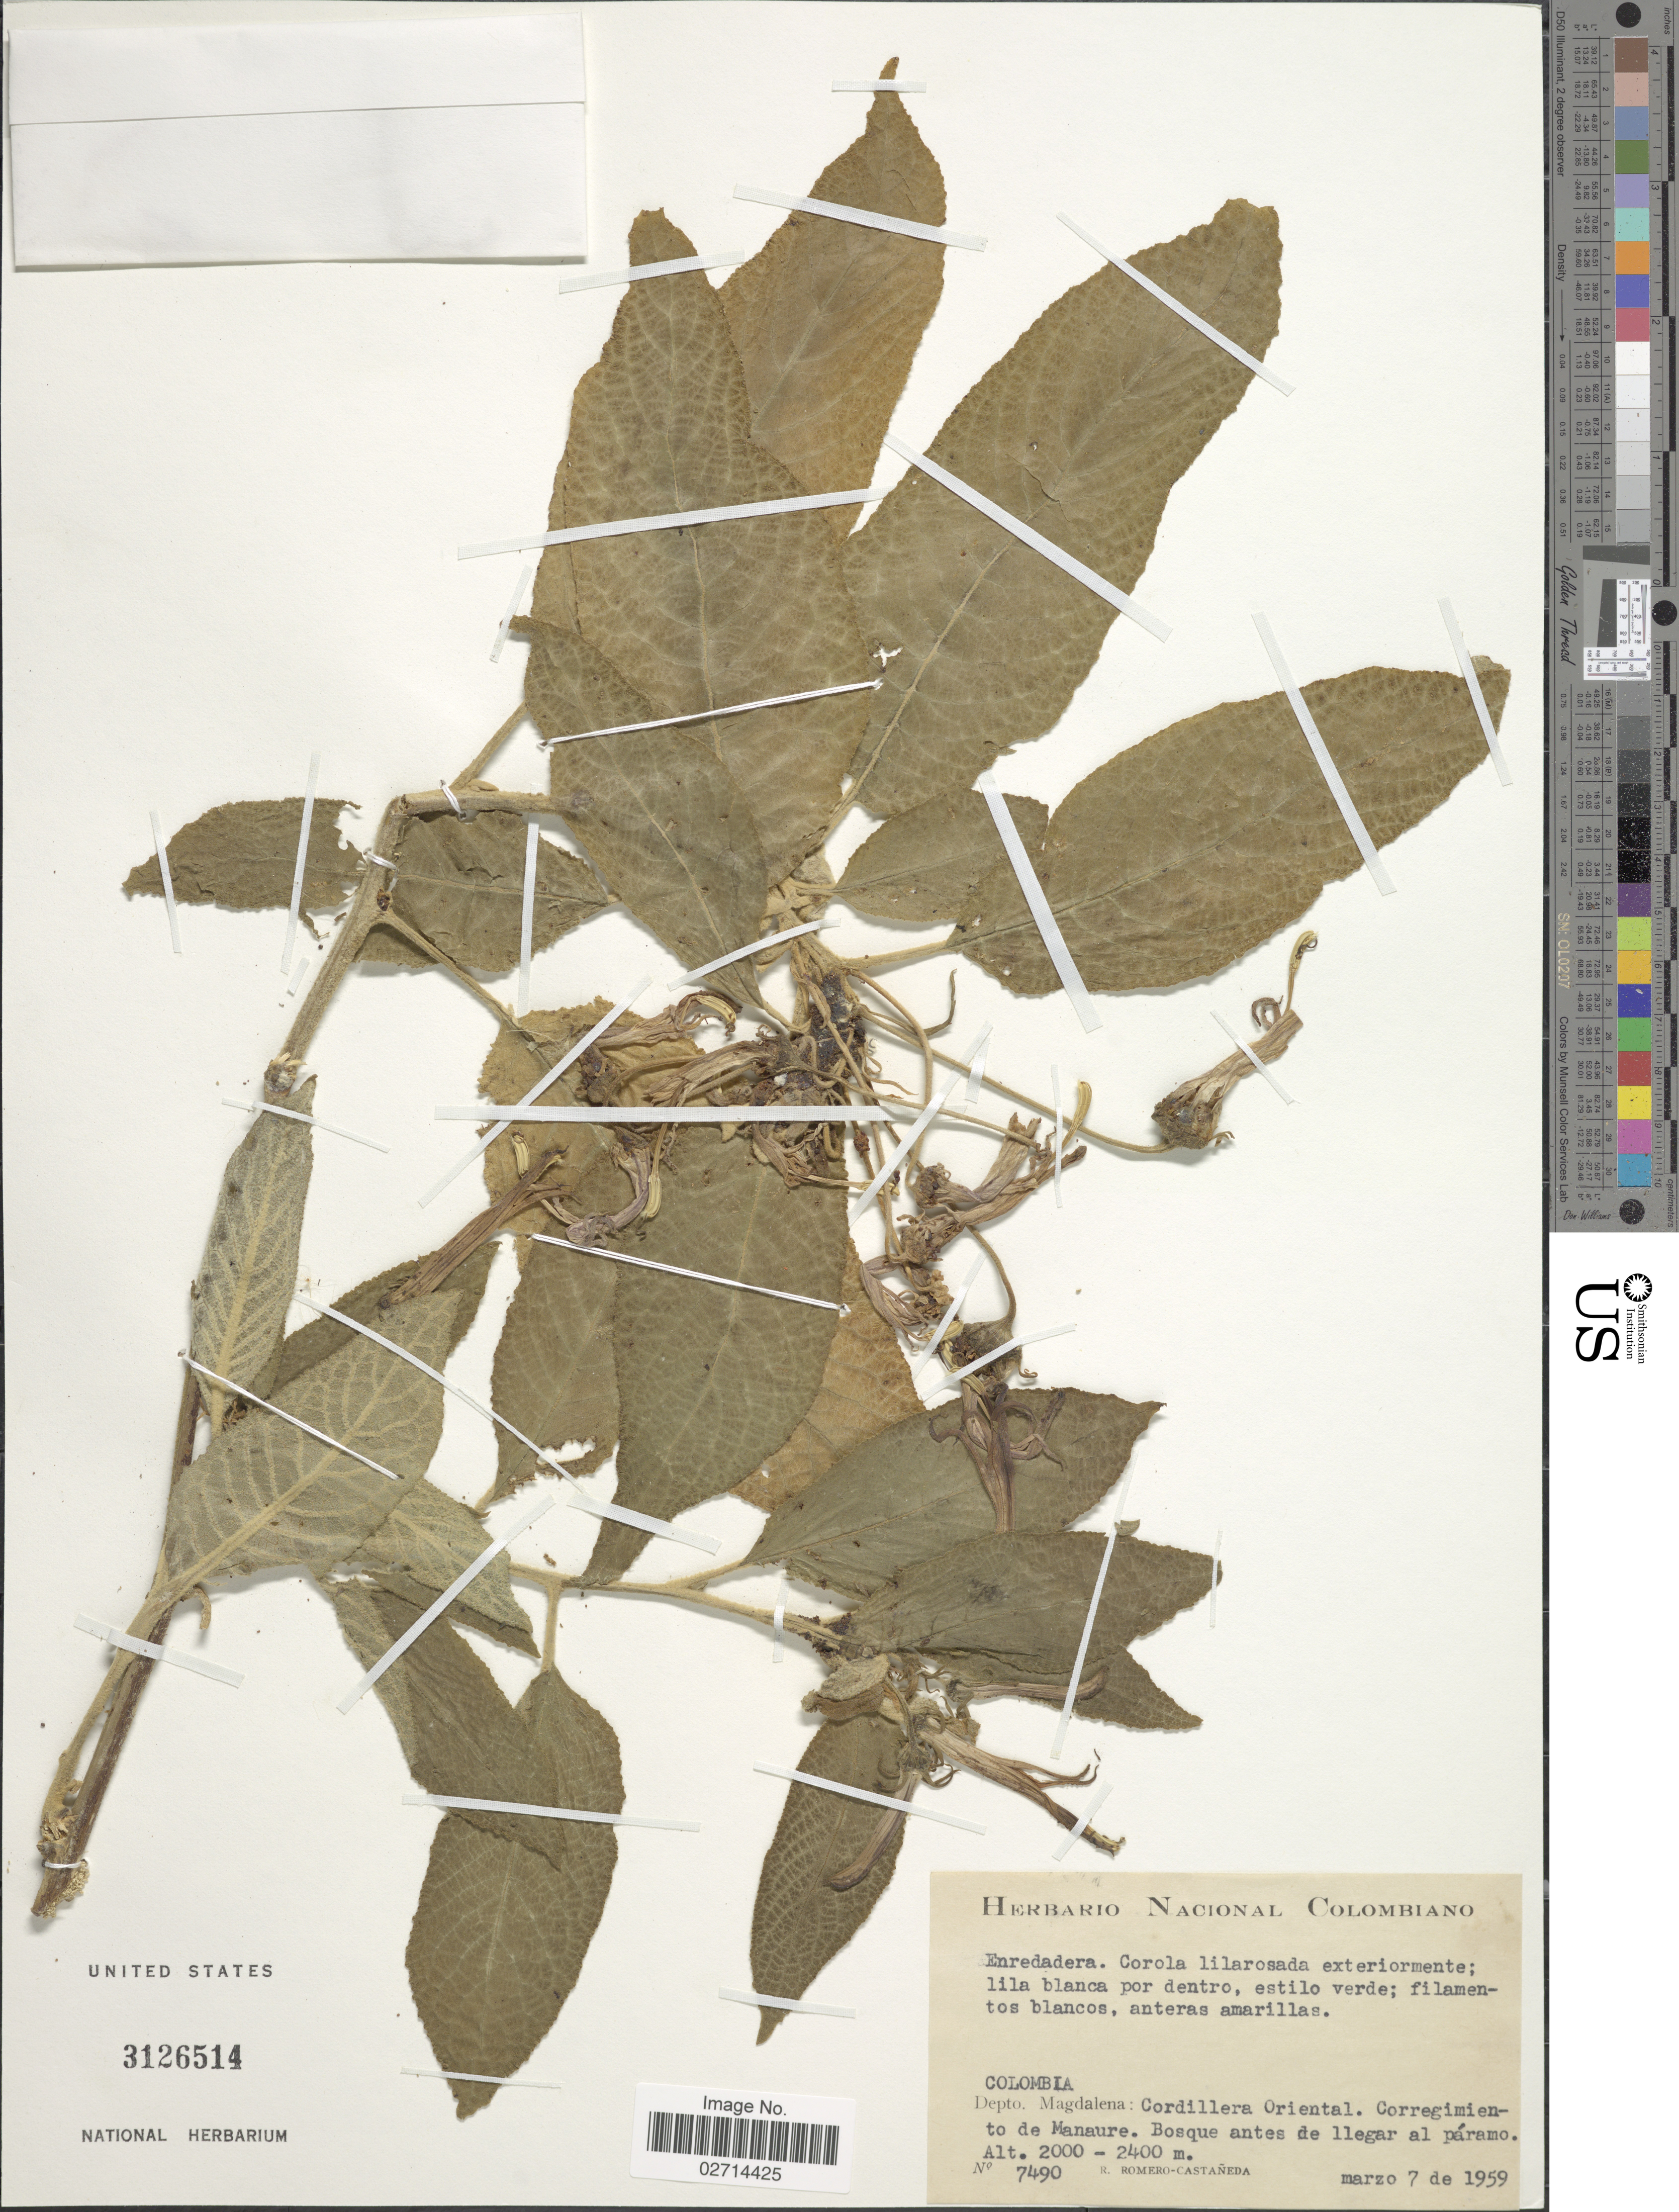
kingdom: Plantae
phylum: Tracheophyta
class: Magnoliopsida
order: Asterales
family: Campanulaceae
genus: Siphocampylus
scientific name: Siphocampylus sp.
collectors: R. Romero Castañeda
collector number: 7490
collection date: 1959-03-07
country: Colombia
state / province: Magdalena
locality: Cordillera Oriental, Corregimiento de Manaure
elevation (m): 2000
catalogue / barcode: US 31265414